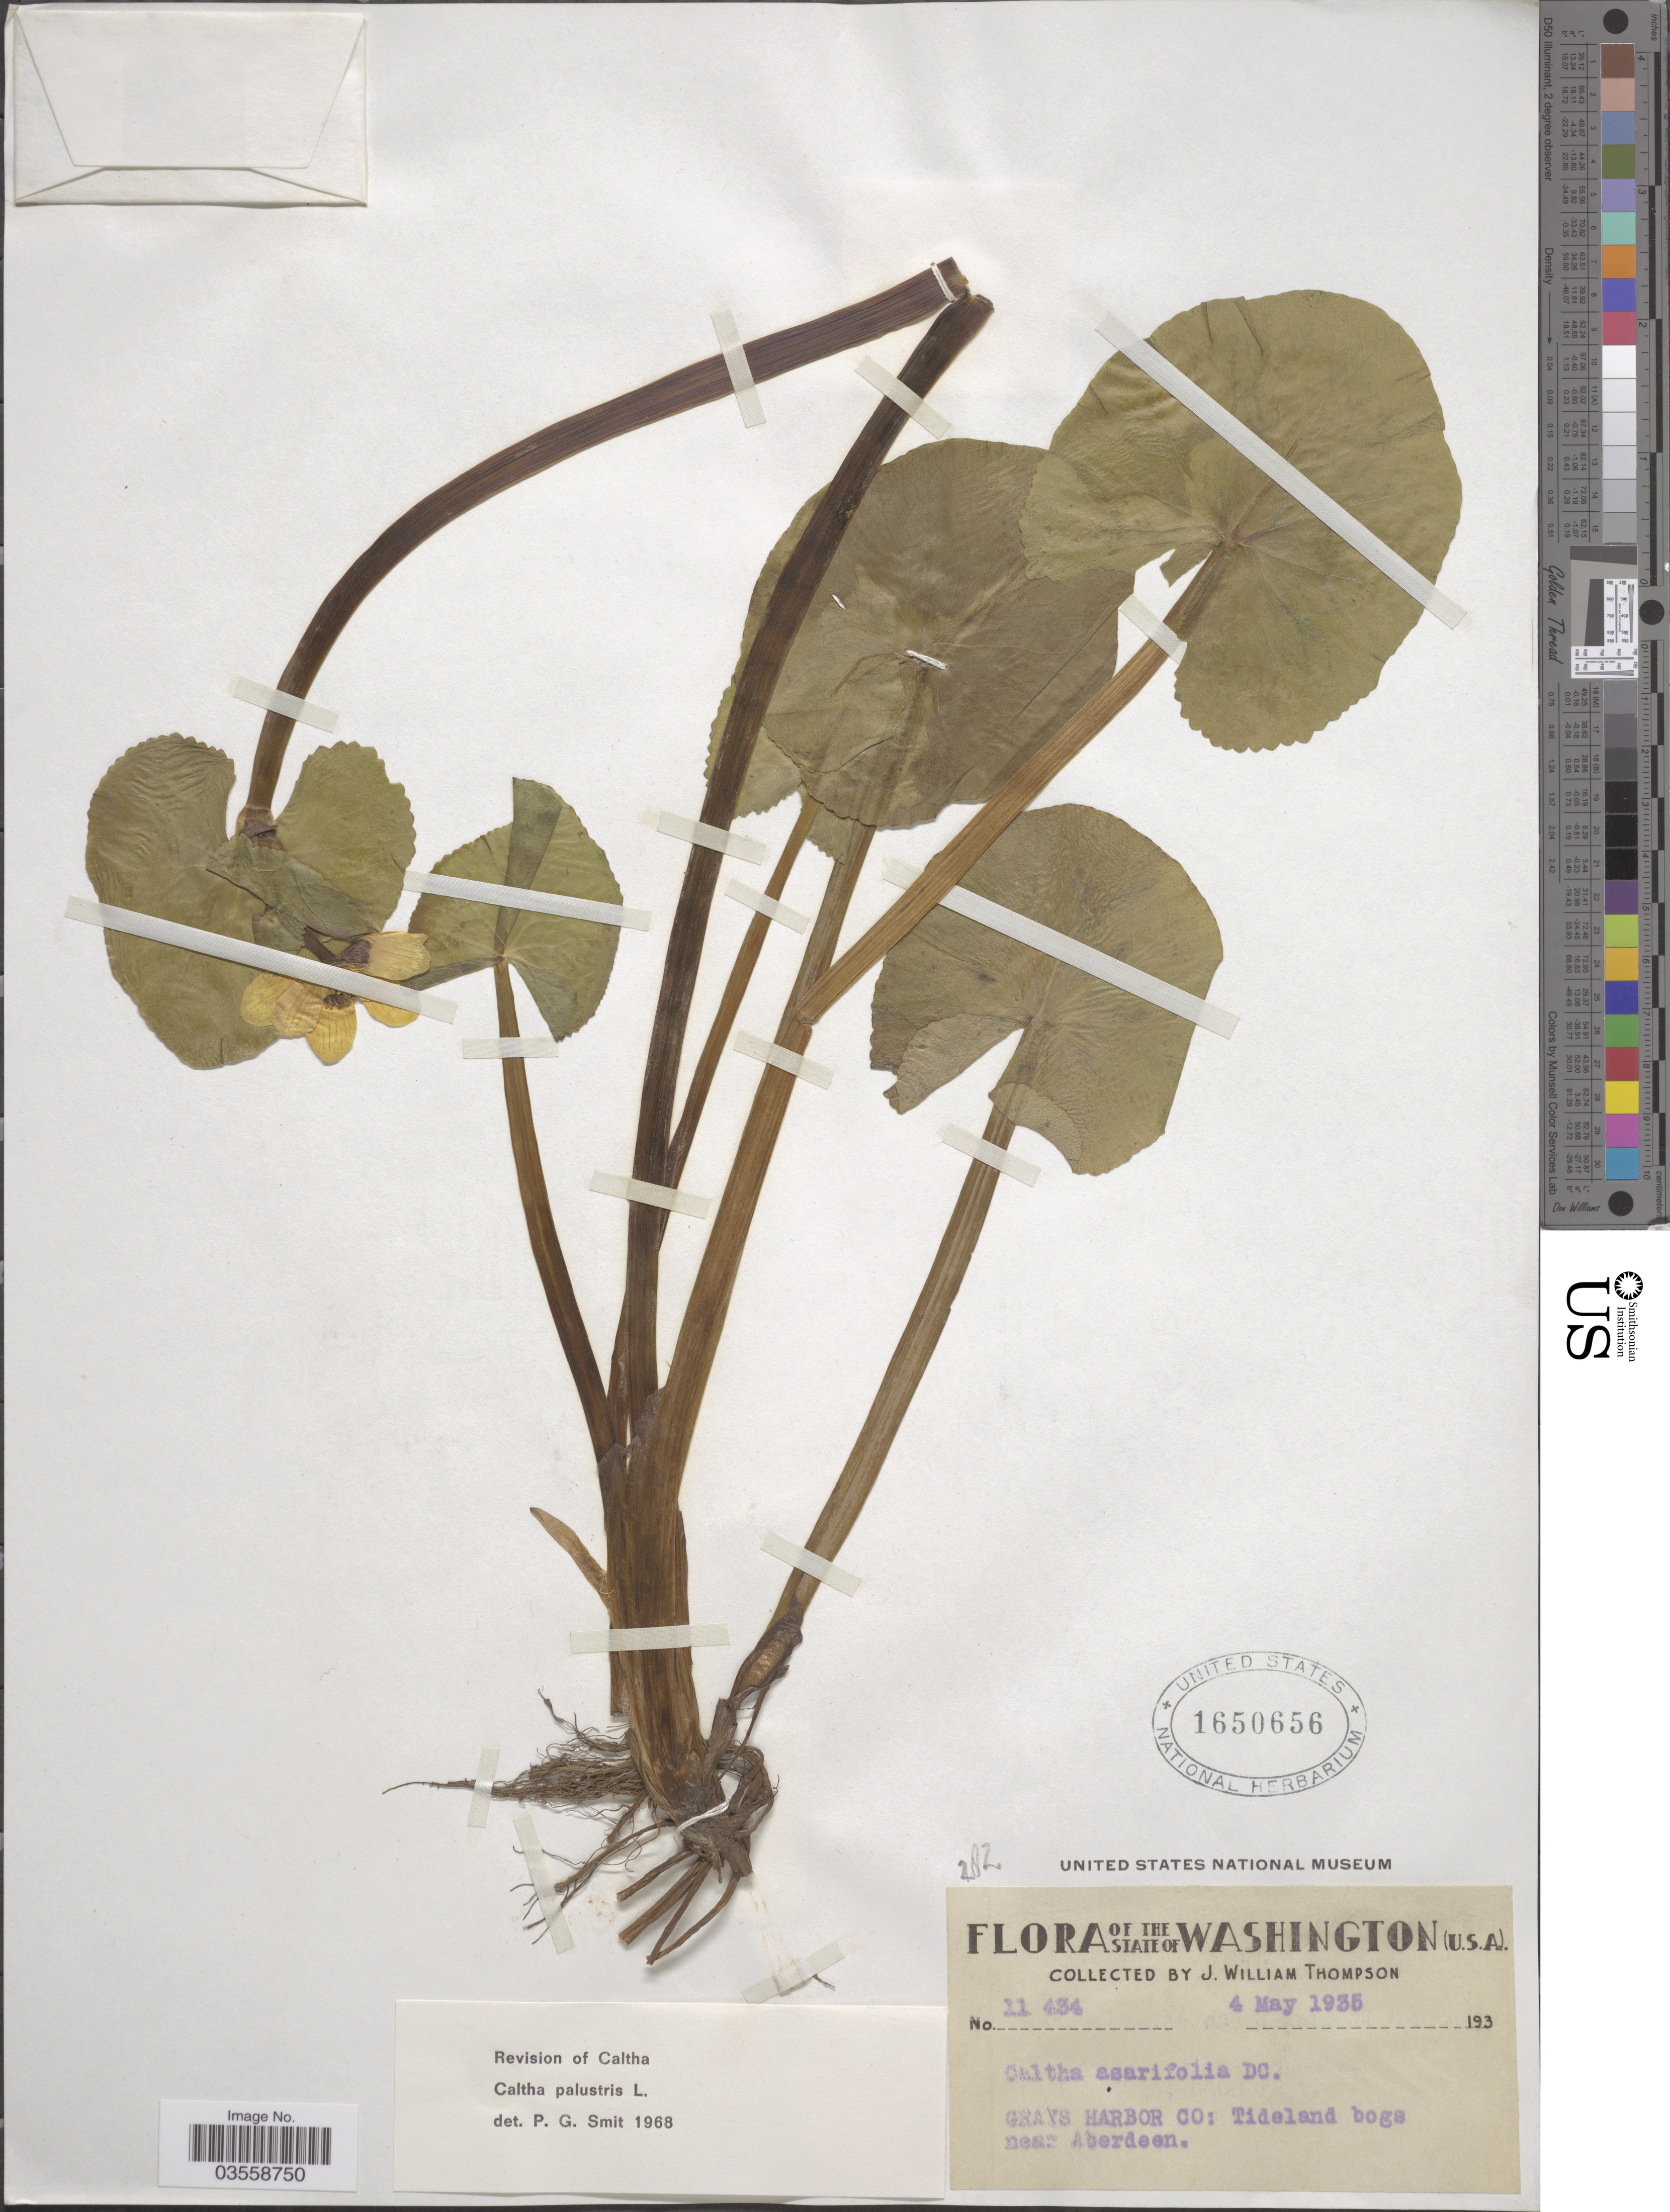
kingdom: Plantae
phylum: Tracheophyta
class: Magnoliopsida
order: Ranunculales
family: Ranunculaceae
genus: Caltha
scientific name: Caltha palustris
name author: L.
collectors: J. W. Thompson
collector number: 11434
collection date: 1935-05-04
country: United States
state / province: Washington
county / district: Grays Harbor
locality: Grays Harbor Co: Tideland bogs near Aberdeen.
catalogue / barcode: US 1650656